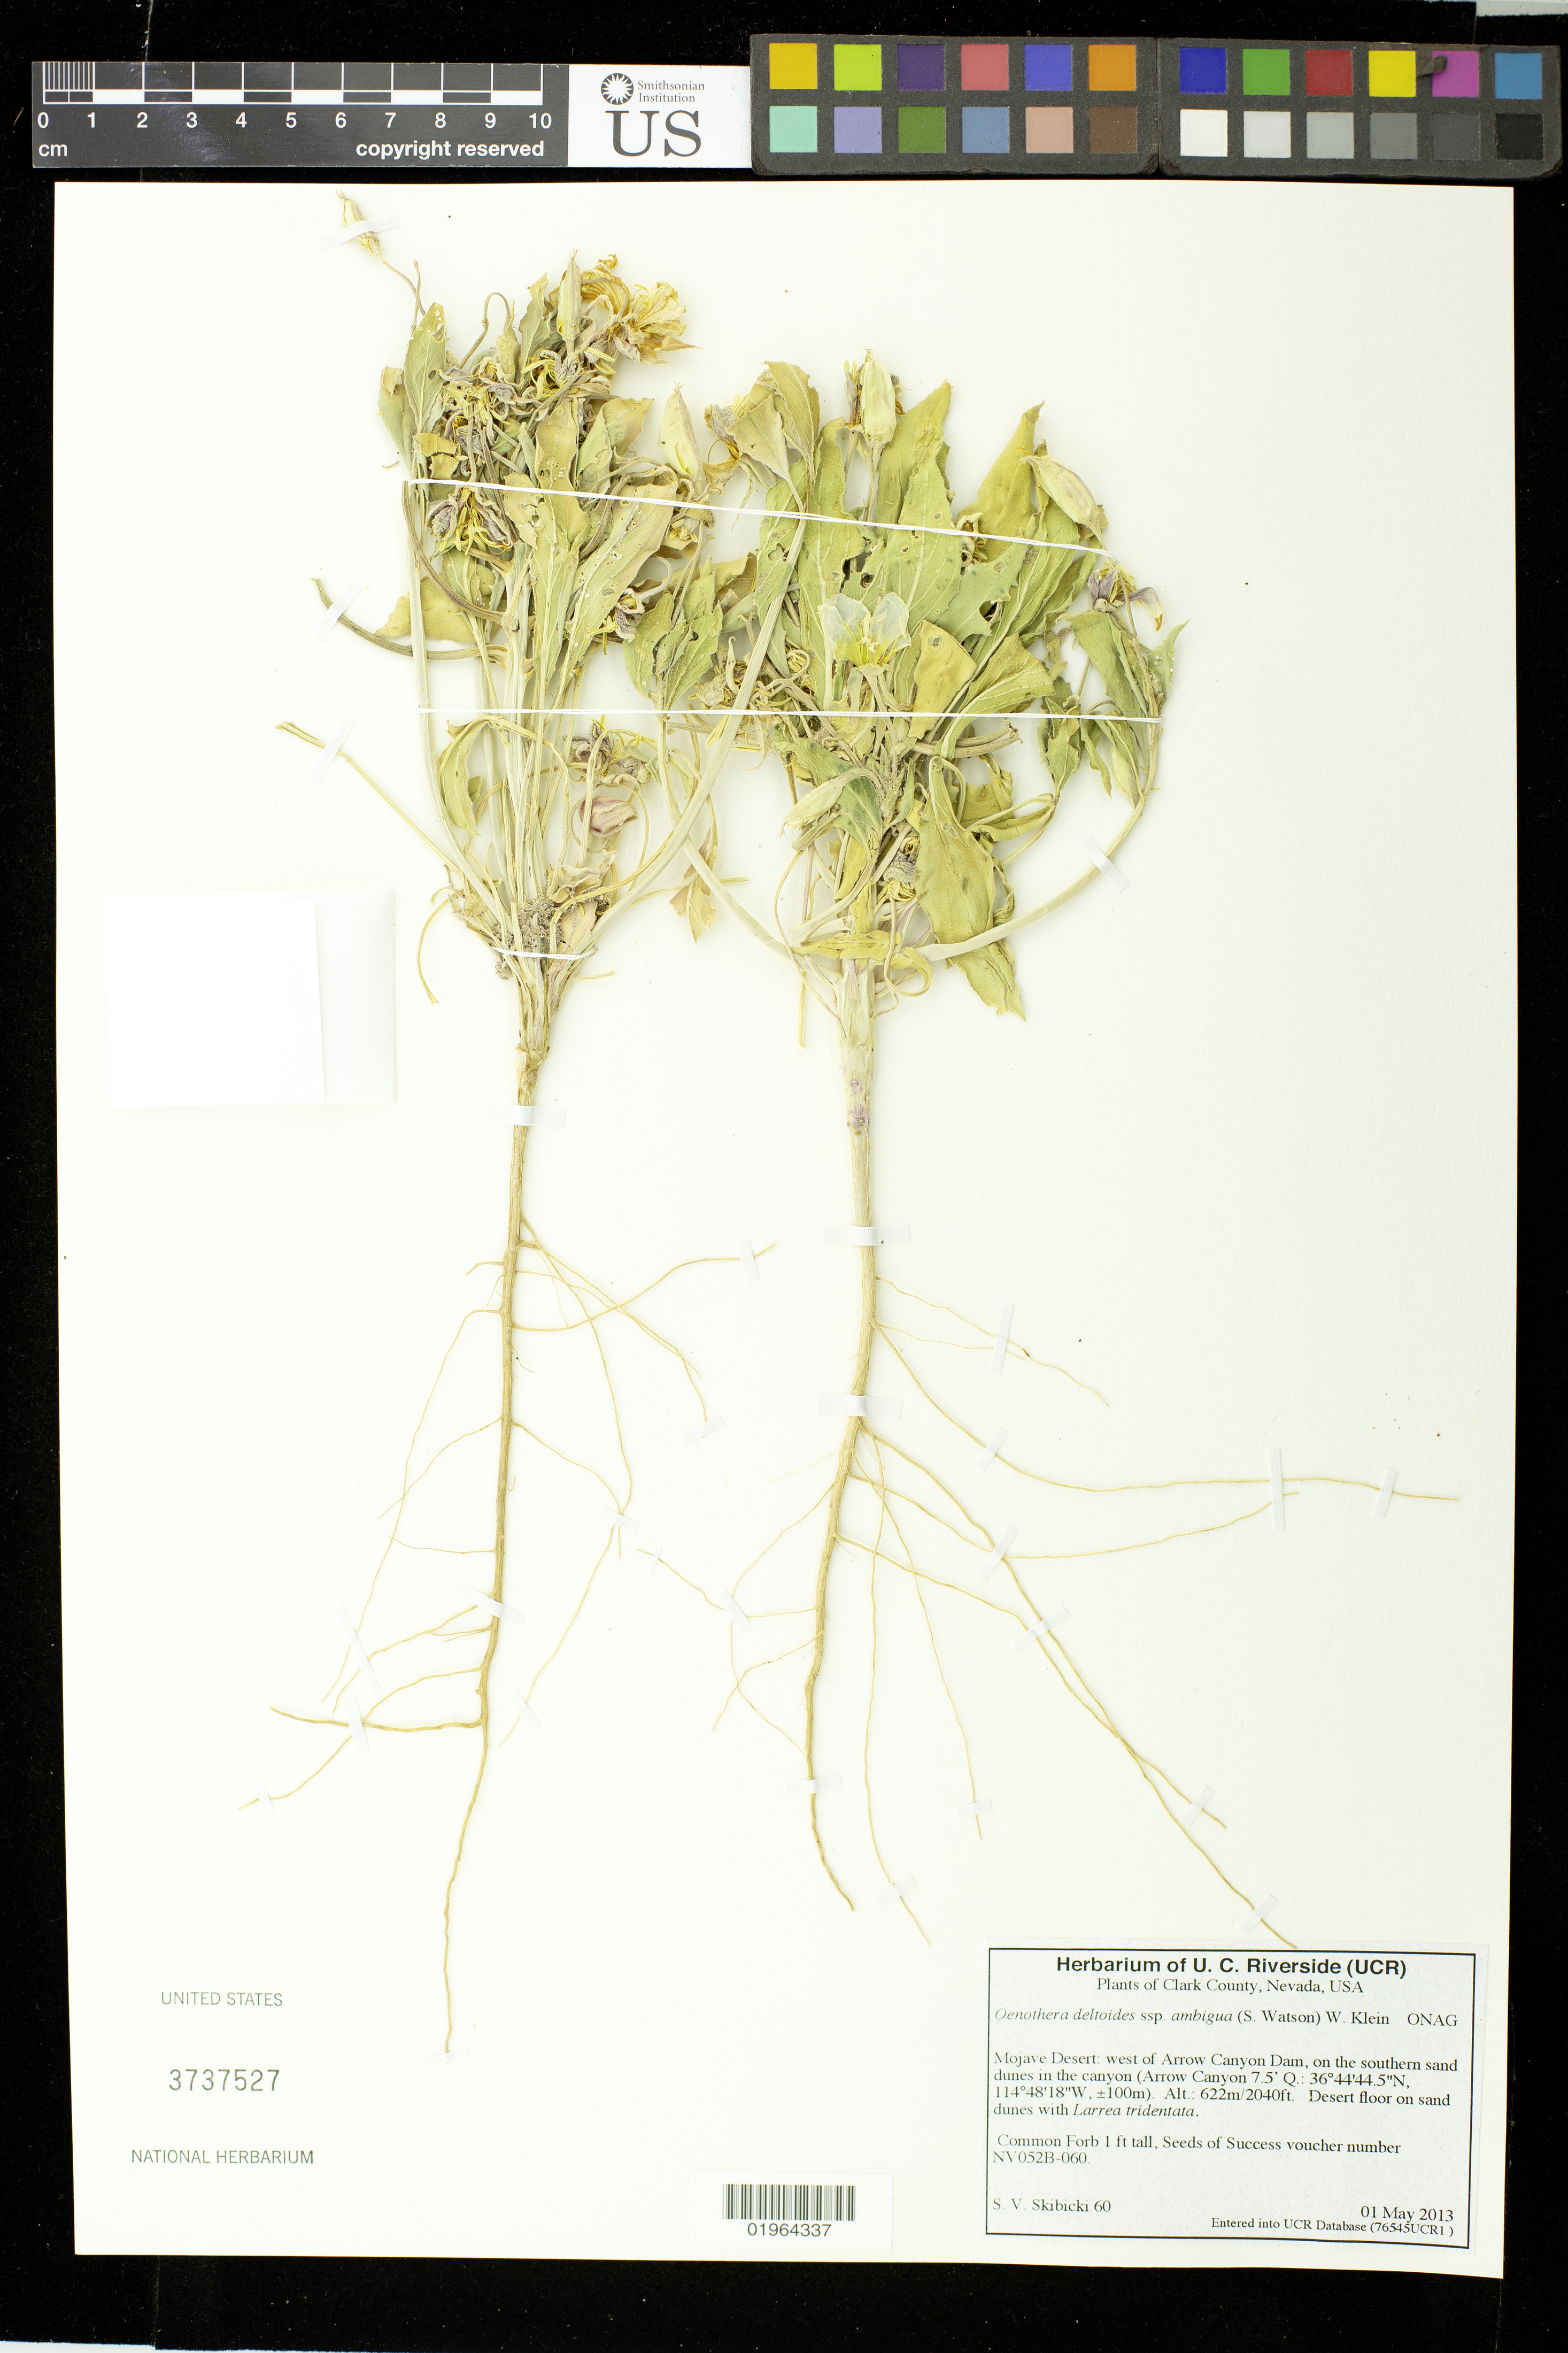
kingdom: Plantae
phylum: Tracheophyta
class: Magnoliopsida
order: Myrtales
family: Onagraceae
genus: Oenothera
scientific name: Oenothera deltoides subsp. ambigua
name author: (S. Watson) W.M. Klein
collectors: S. Skibicki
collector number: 60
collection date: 2013-05-01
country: United States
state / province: Nevada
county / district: Clark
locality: Mojave Desert, west of Arrow Canyon Dam, on the southern sand dunes in the canyon (Arrow Canyon)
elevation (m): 622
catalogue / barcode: US 3737527